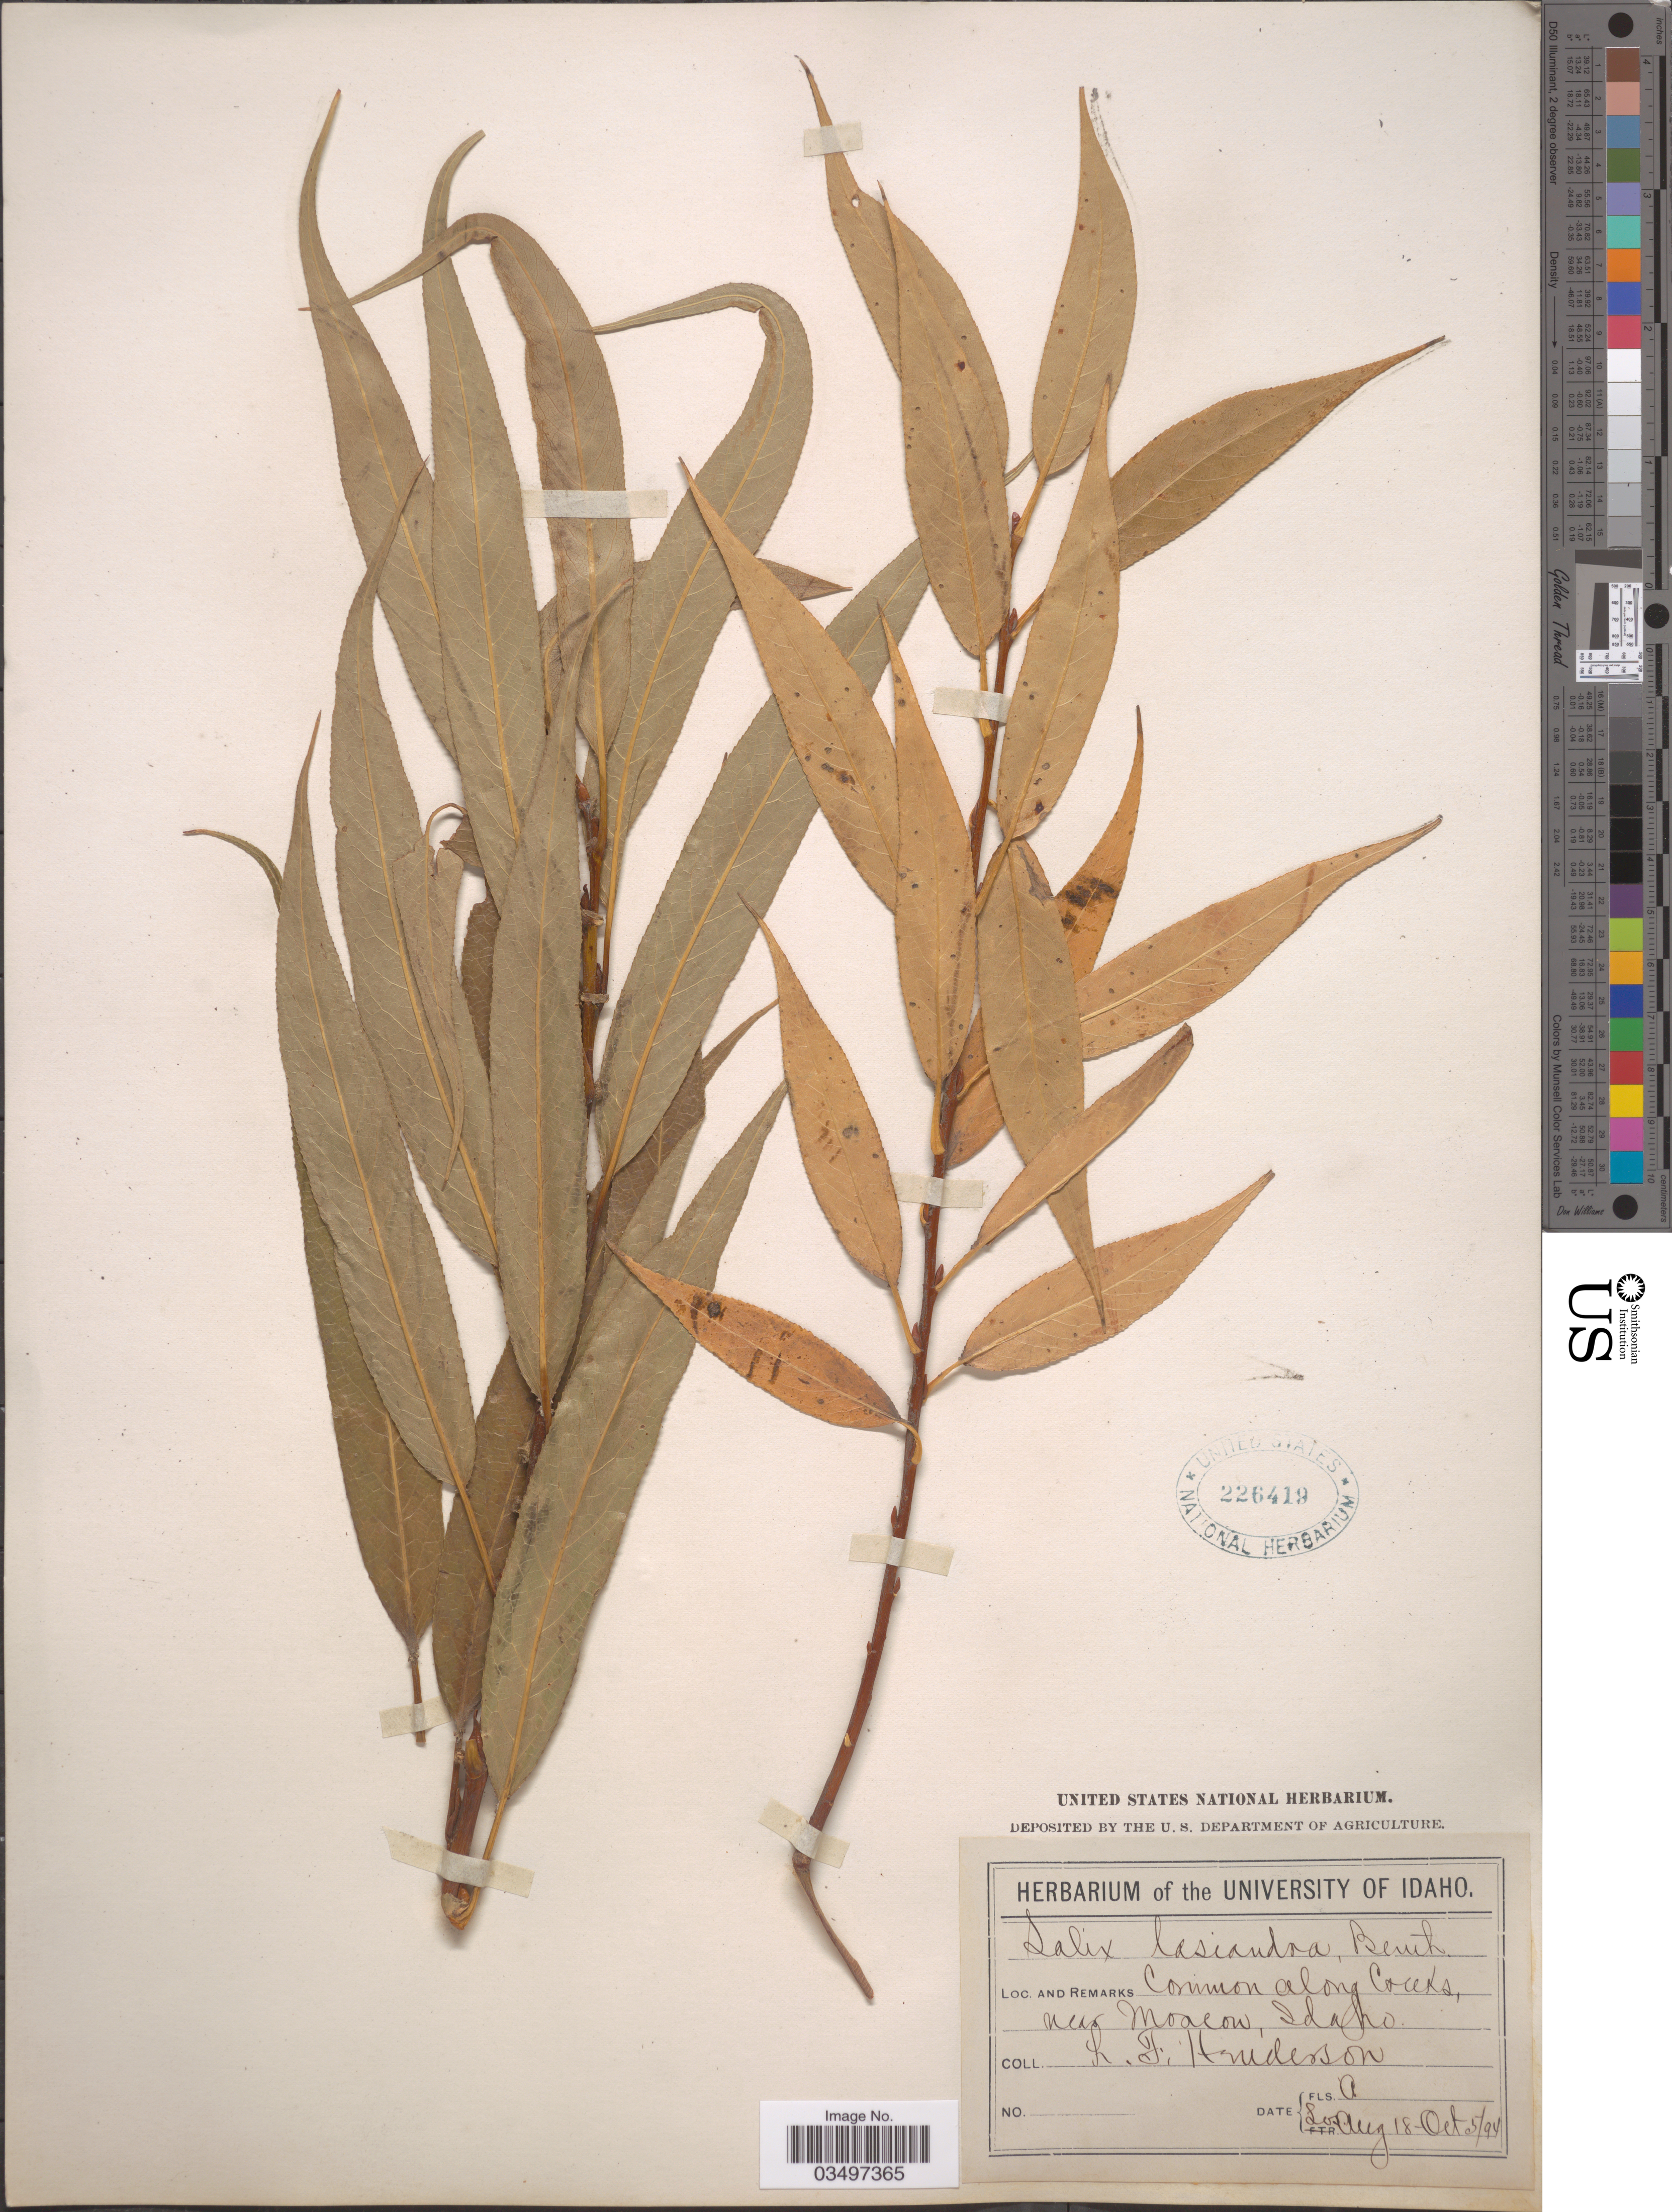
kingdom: Plantae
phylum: Tracheophyta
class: Magnoliopsida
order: Malpighiales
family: Salicaceae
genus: Salix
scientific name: Salix fendleriana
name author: Andersson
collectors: L. Henderson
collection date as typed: Transcribed d/m/y: 18/8/94 to 5/10/94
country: United States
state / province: Idaho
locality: Common along Creeks, near Moscow.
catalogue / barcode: US 226419